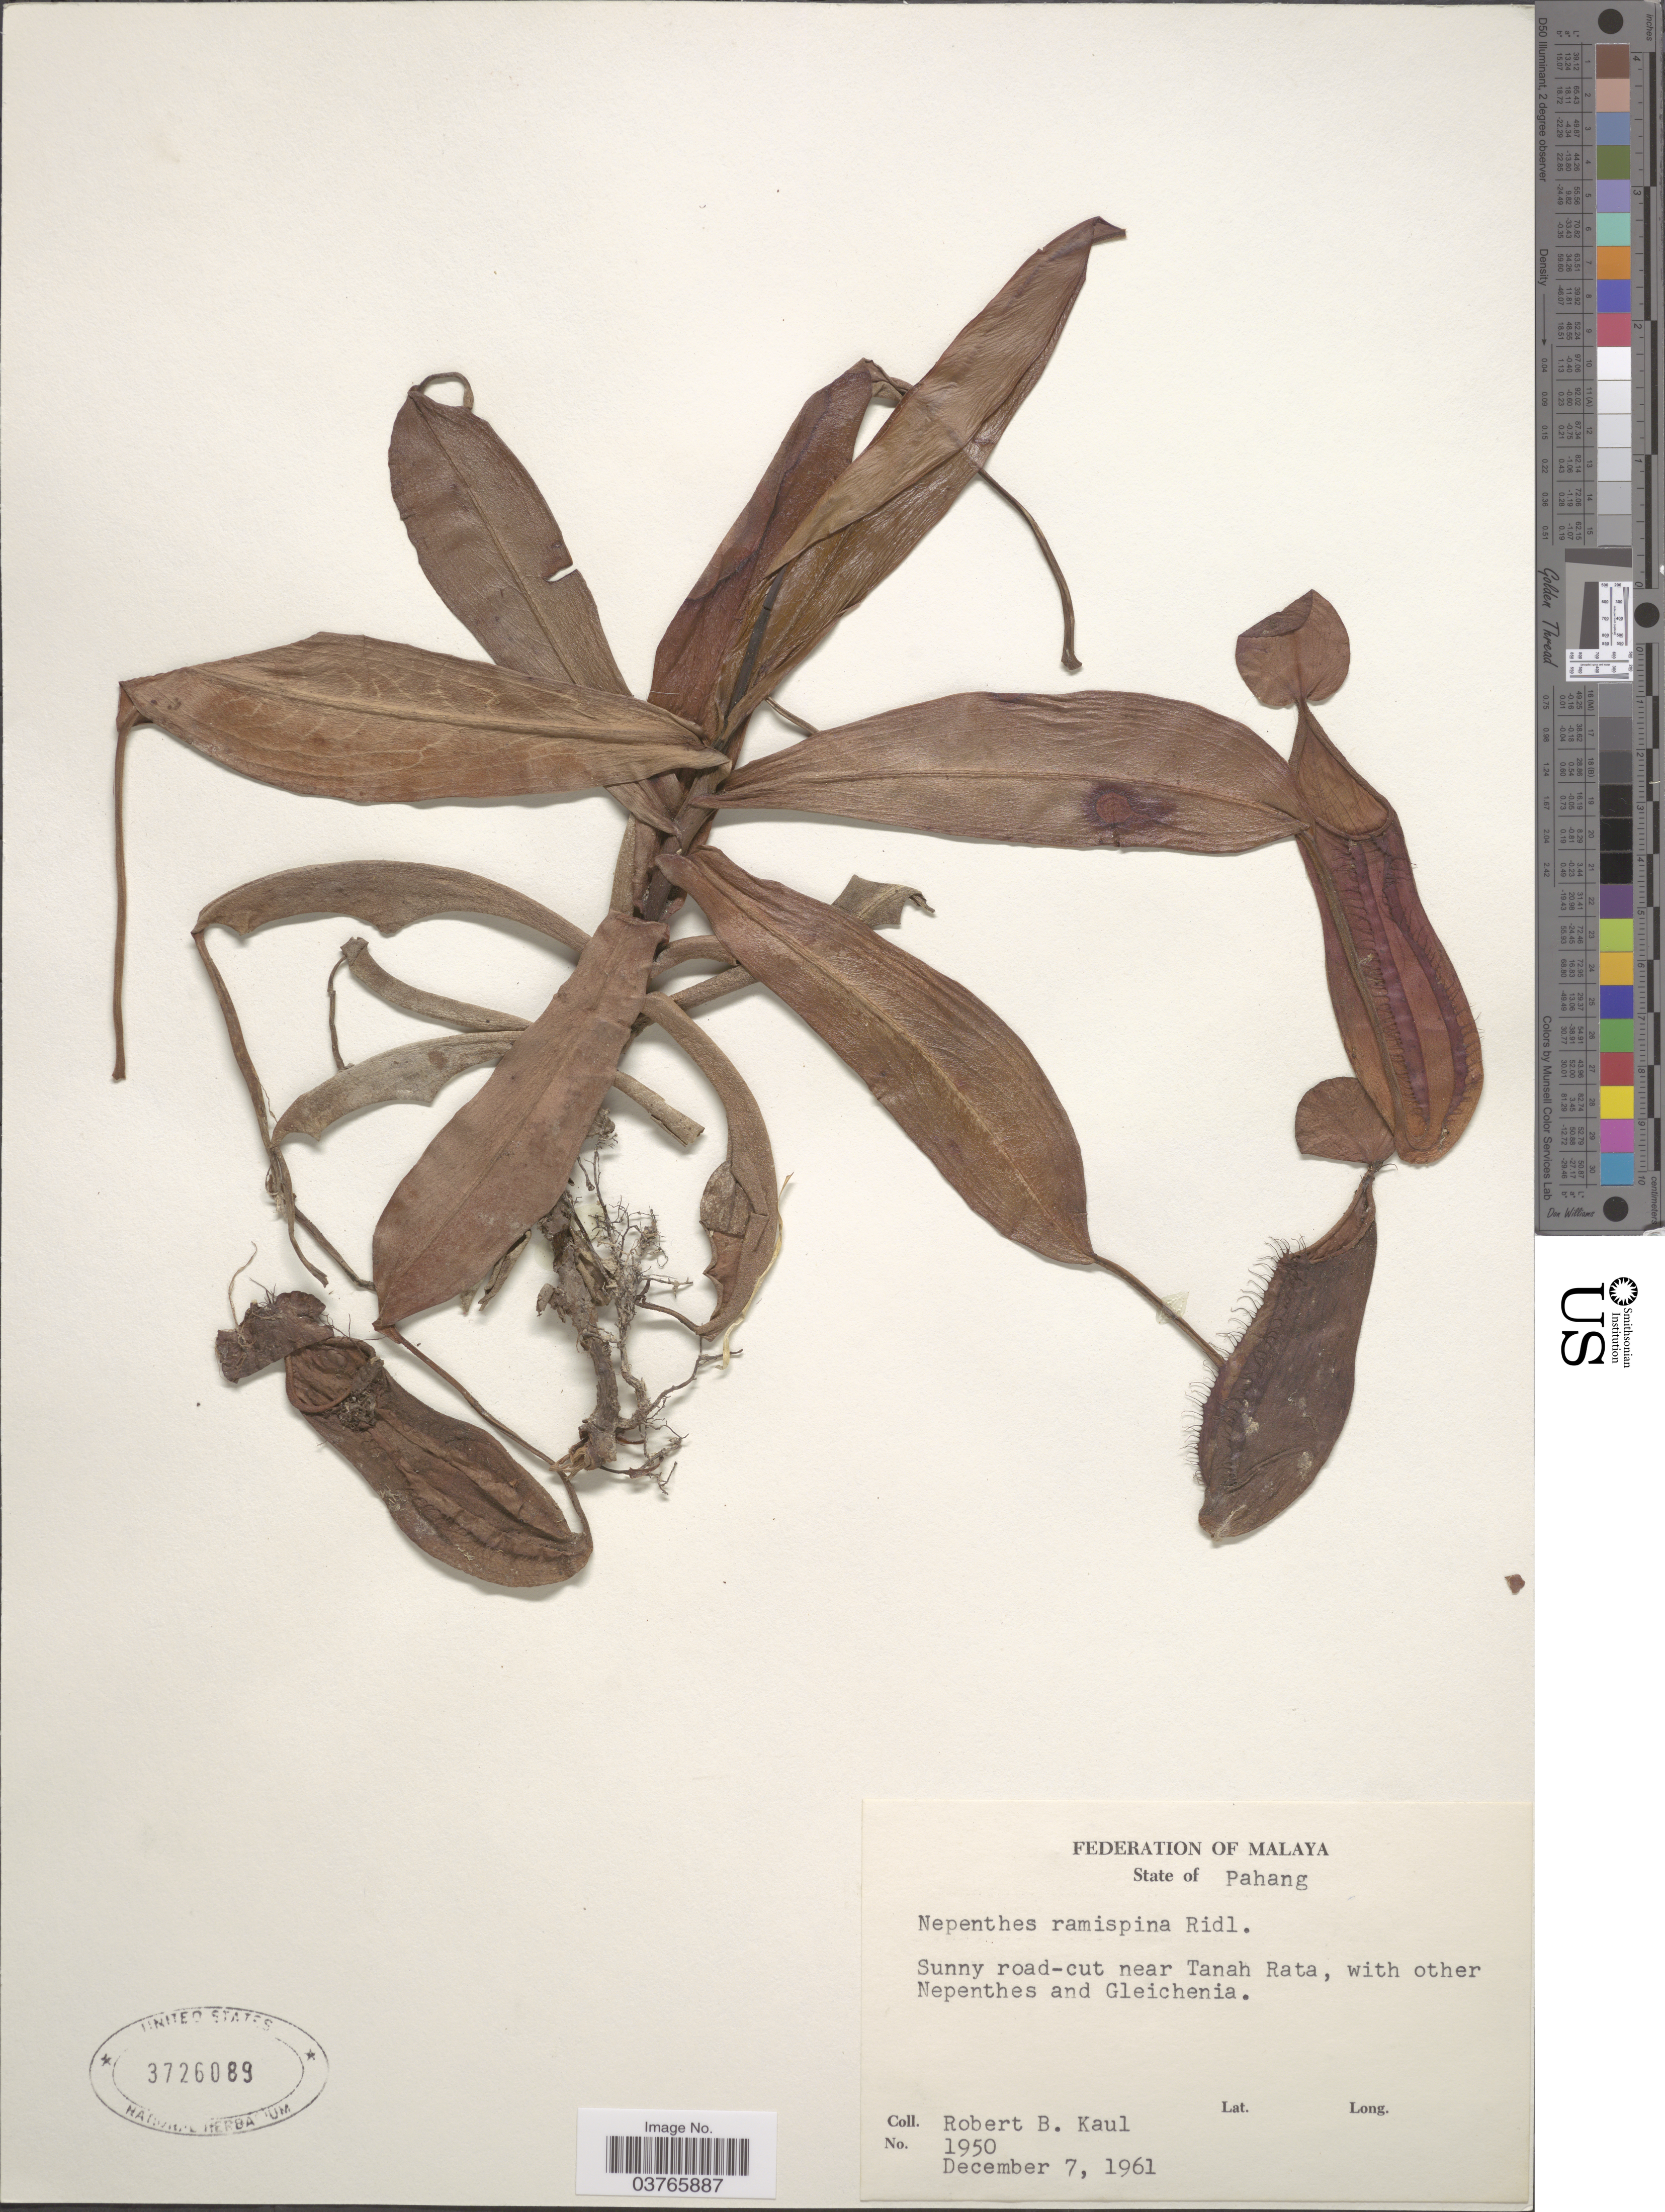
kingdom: Plantae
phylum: Tracheophyta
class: Magnoliopsida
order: Caryophyllales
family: Nepenthaceae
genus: Nepenthes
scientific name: Nepenthes ramispina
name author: Ridl.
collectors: R. Kaul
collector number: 1950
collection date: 1961-12-07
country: Malaysia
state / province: Pahang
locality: Federation of Malaya. Sunny road-cut near Tanah Rata.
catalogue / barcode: US 3726089